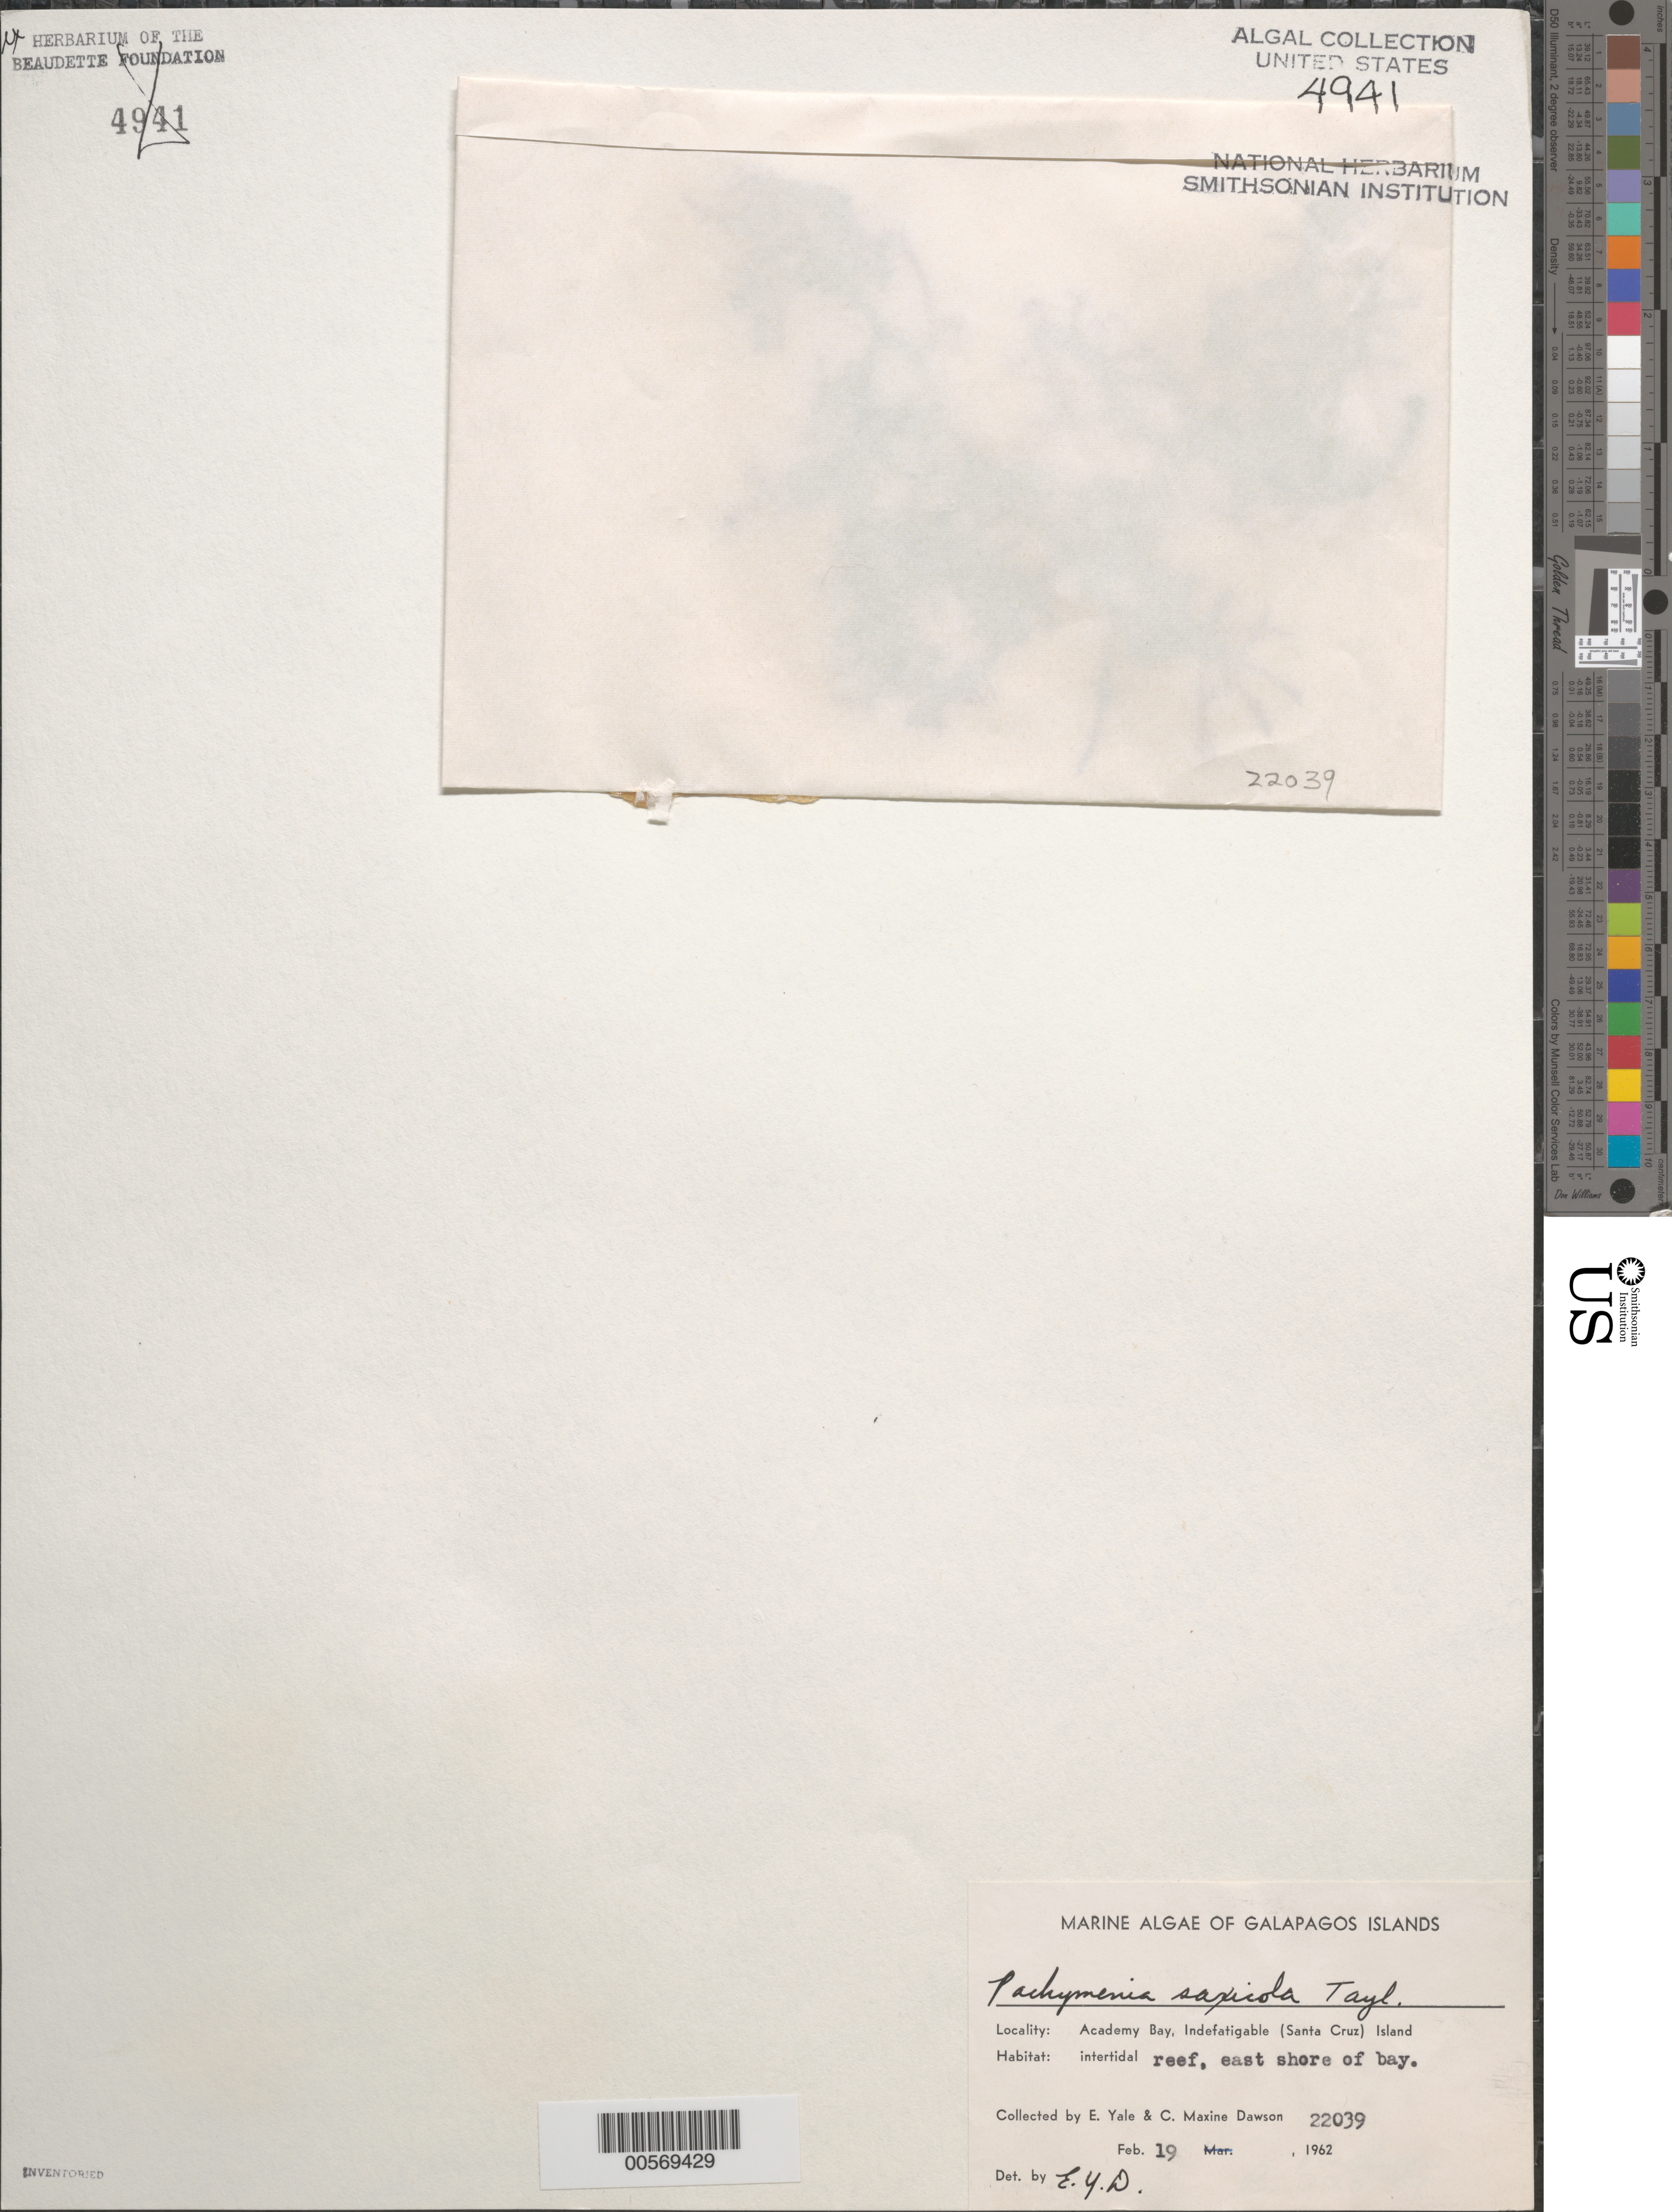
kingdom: Plantae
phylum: Rhodophyta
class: Florideophyceae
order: Halymeniales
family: Halymeniaceae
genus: Pachymenia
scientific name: Pachymenia saxicola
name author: W.R. Taylor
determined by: Dawson, E. Y.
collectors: E. Y. Dawson & C. M. Dawson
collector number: EYD 22039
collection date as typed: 19 Feb 1962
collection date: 1962-02-19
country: Ecuador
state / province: Colón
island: Santa Cruz [Indefatigable, Chaves]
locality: Academy Bay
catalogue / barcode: US 4941